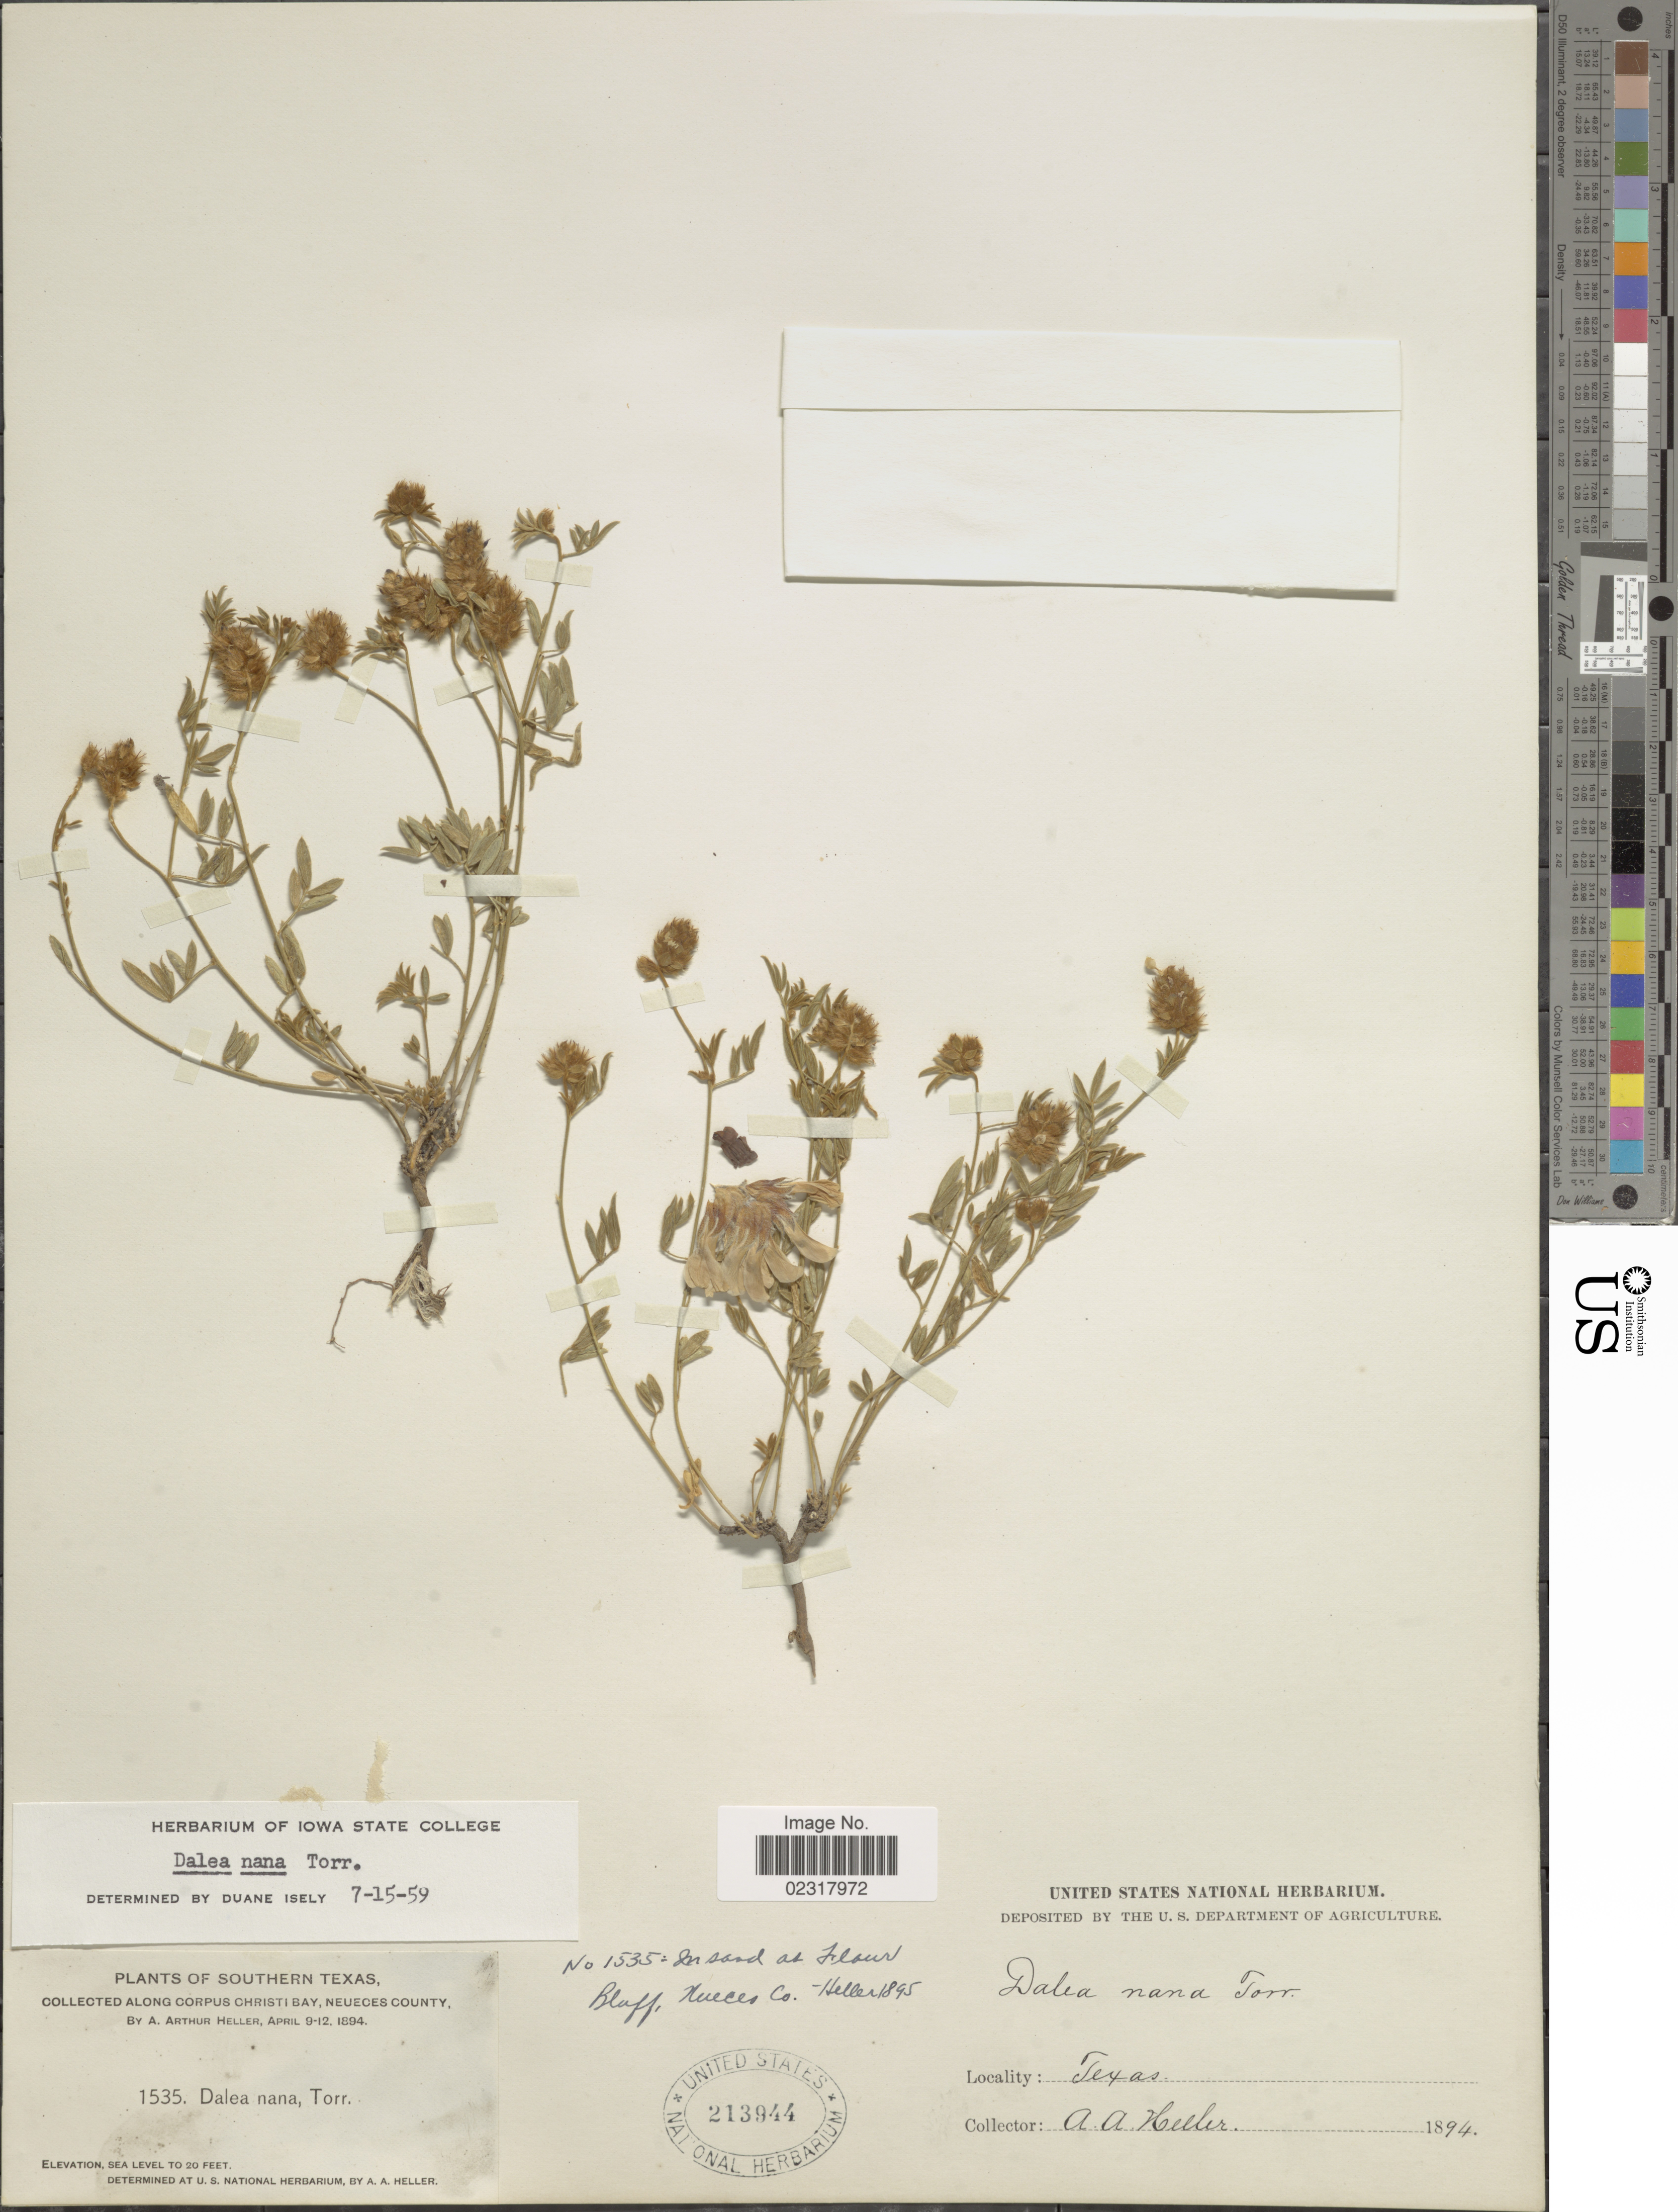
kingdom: Plantae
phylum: Tracheophyta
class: Magnoliopsida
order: Fabales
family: Fabaceae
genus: Dalea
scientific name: Dalea nana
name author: Torr. & A. Gray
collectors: A. A. Heller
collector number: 1535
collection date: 1894-04-09/1894-04-12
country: United States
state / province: Texas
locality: Southern Texas, along Corpus Christi Bay, Nueces County.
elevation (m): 6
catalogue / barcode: US 213944